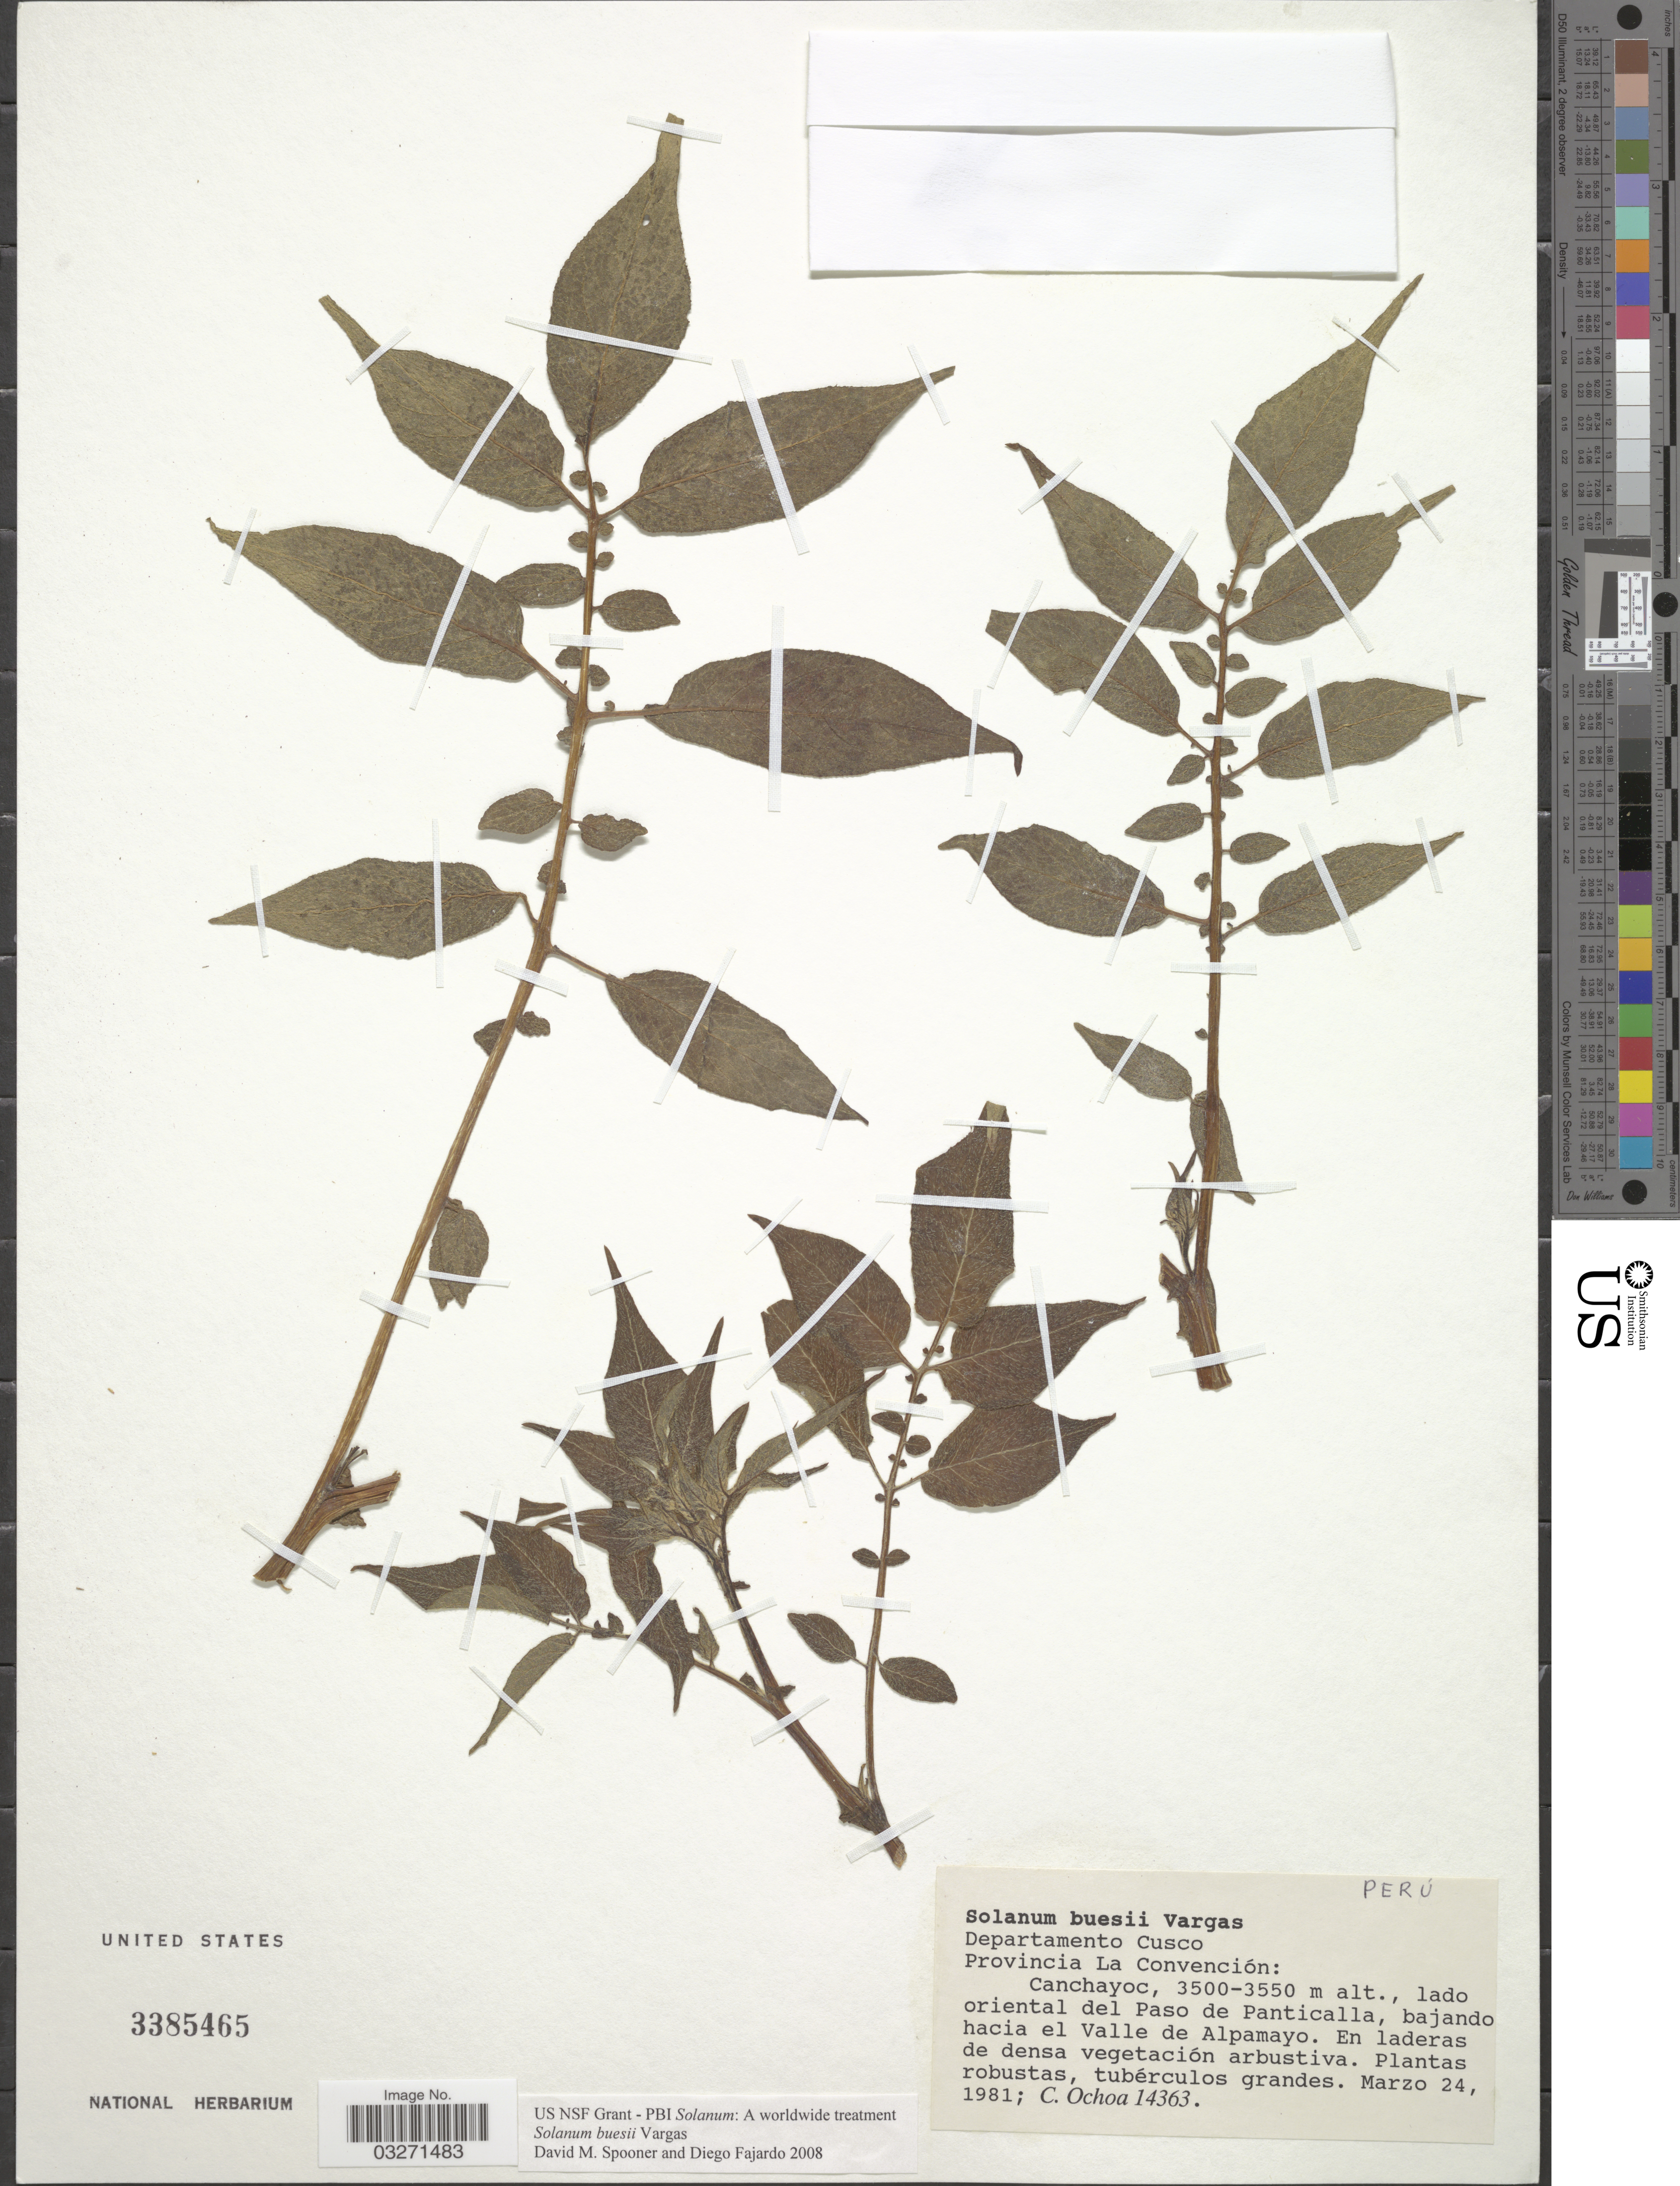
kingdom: Plantae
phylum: Tracheophyta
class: Magnoliopsida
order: Solanales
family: Solanaceae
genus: Solanum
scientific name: Solanum buesii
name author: Vargas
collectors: C. Ochoa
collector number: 14363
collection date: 1981-03-24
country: Peru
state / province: Cusco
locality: Departamento Cusco. Provincia La Convención: Canchayoc, lado oriental del Paso de Panticalla, bajando hacie el Valle de Alpamayo.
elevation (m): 3500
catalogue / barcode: US 3385465